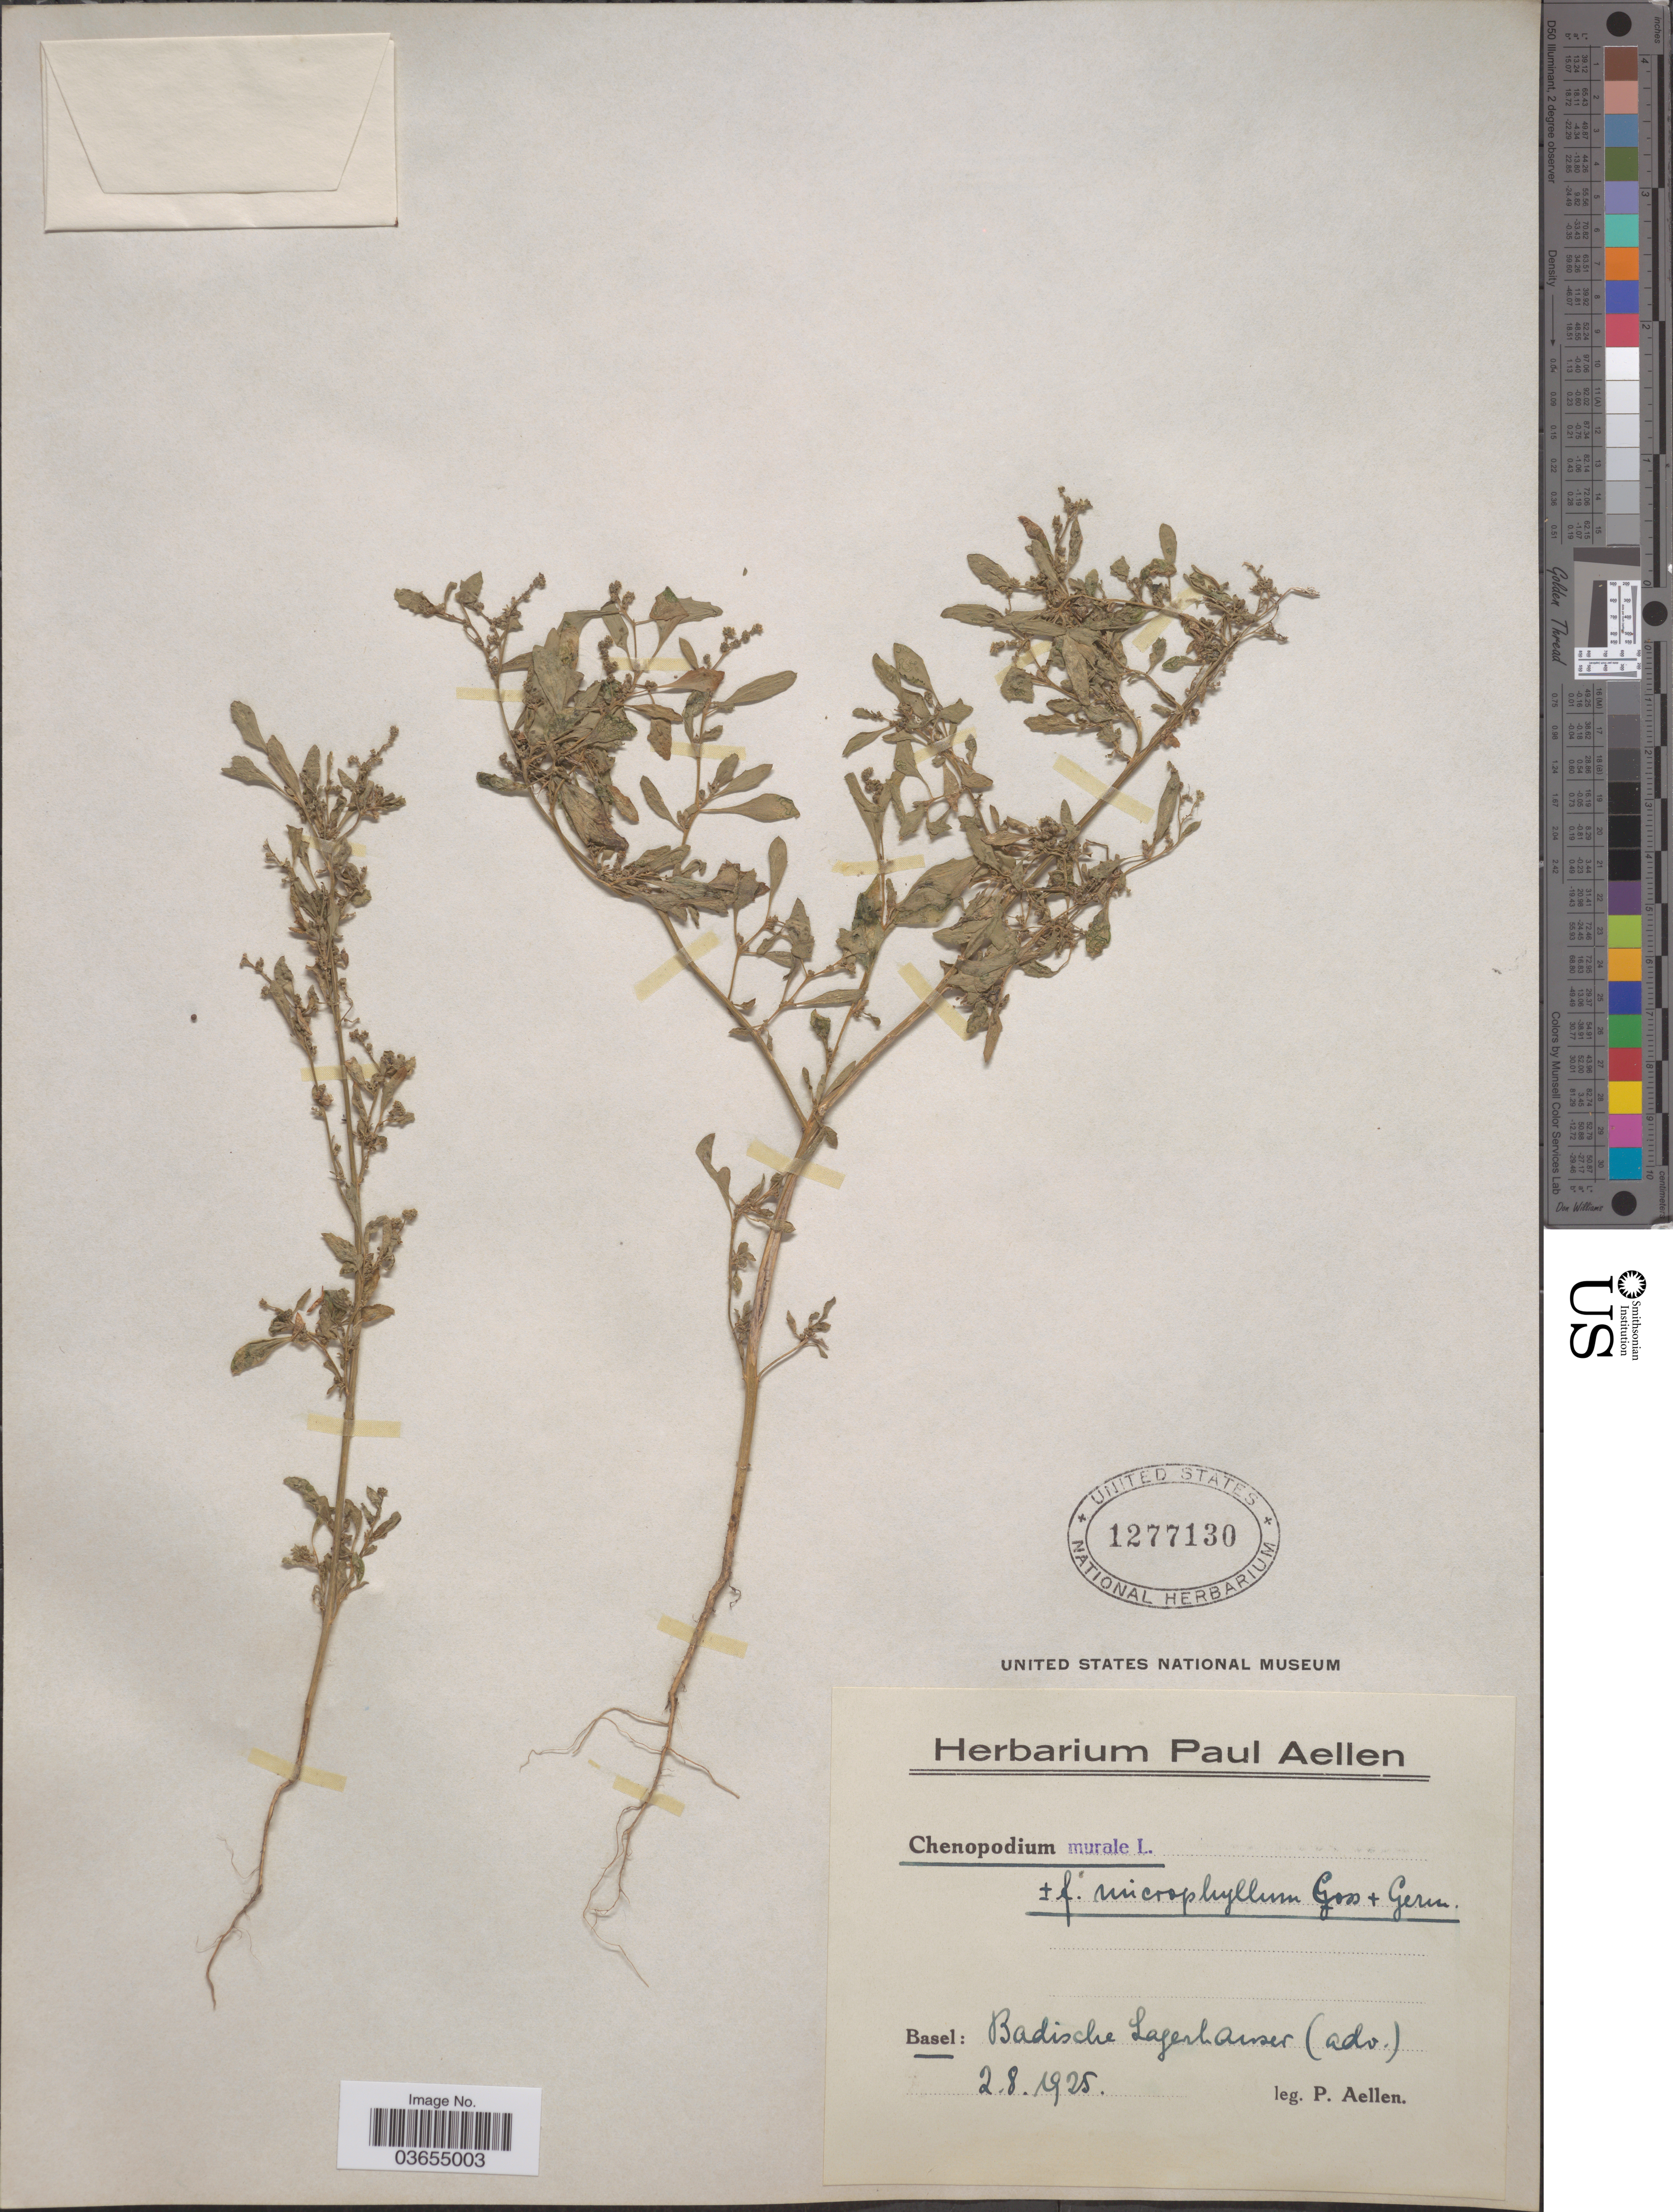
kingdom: Plantae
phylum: Tracheophyta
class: Magnoliopsida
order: Caryophyllales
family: Amaranthaceae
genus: Chenopodium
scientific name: Chenopodium murale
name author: L.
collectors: P. Aellen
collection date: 1925-08-02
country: Switzerland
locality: Basel: Badische Lagerhauser (adv.).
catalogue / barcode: US 1277130